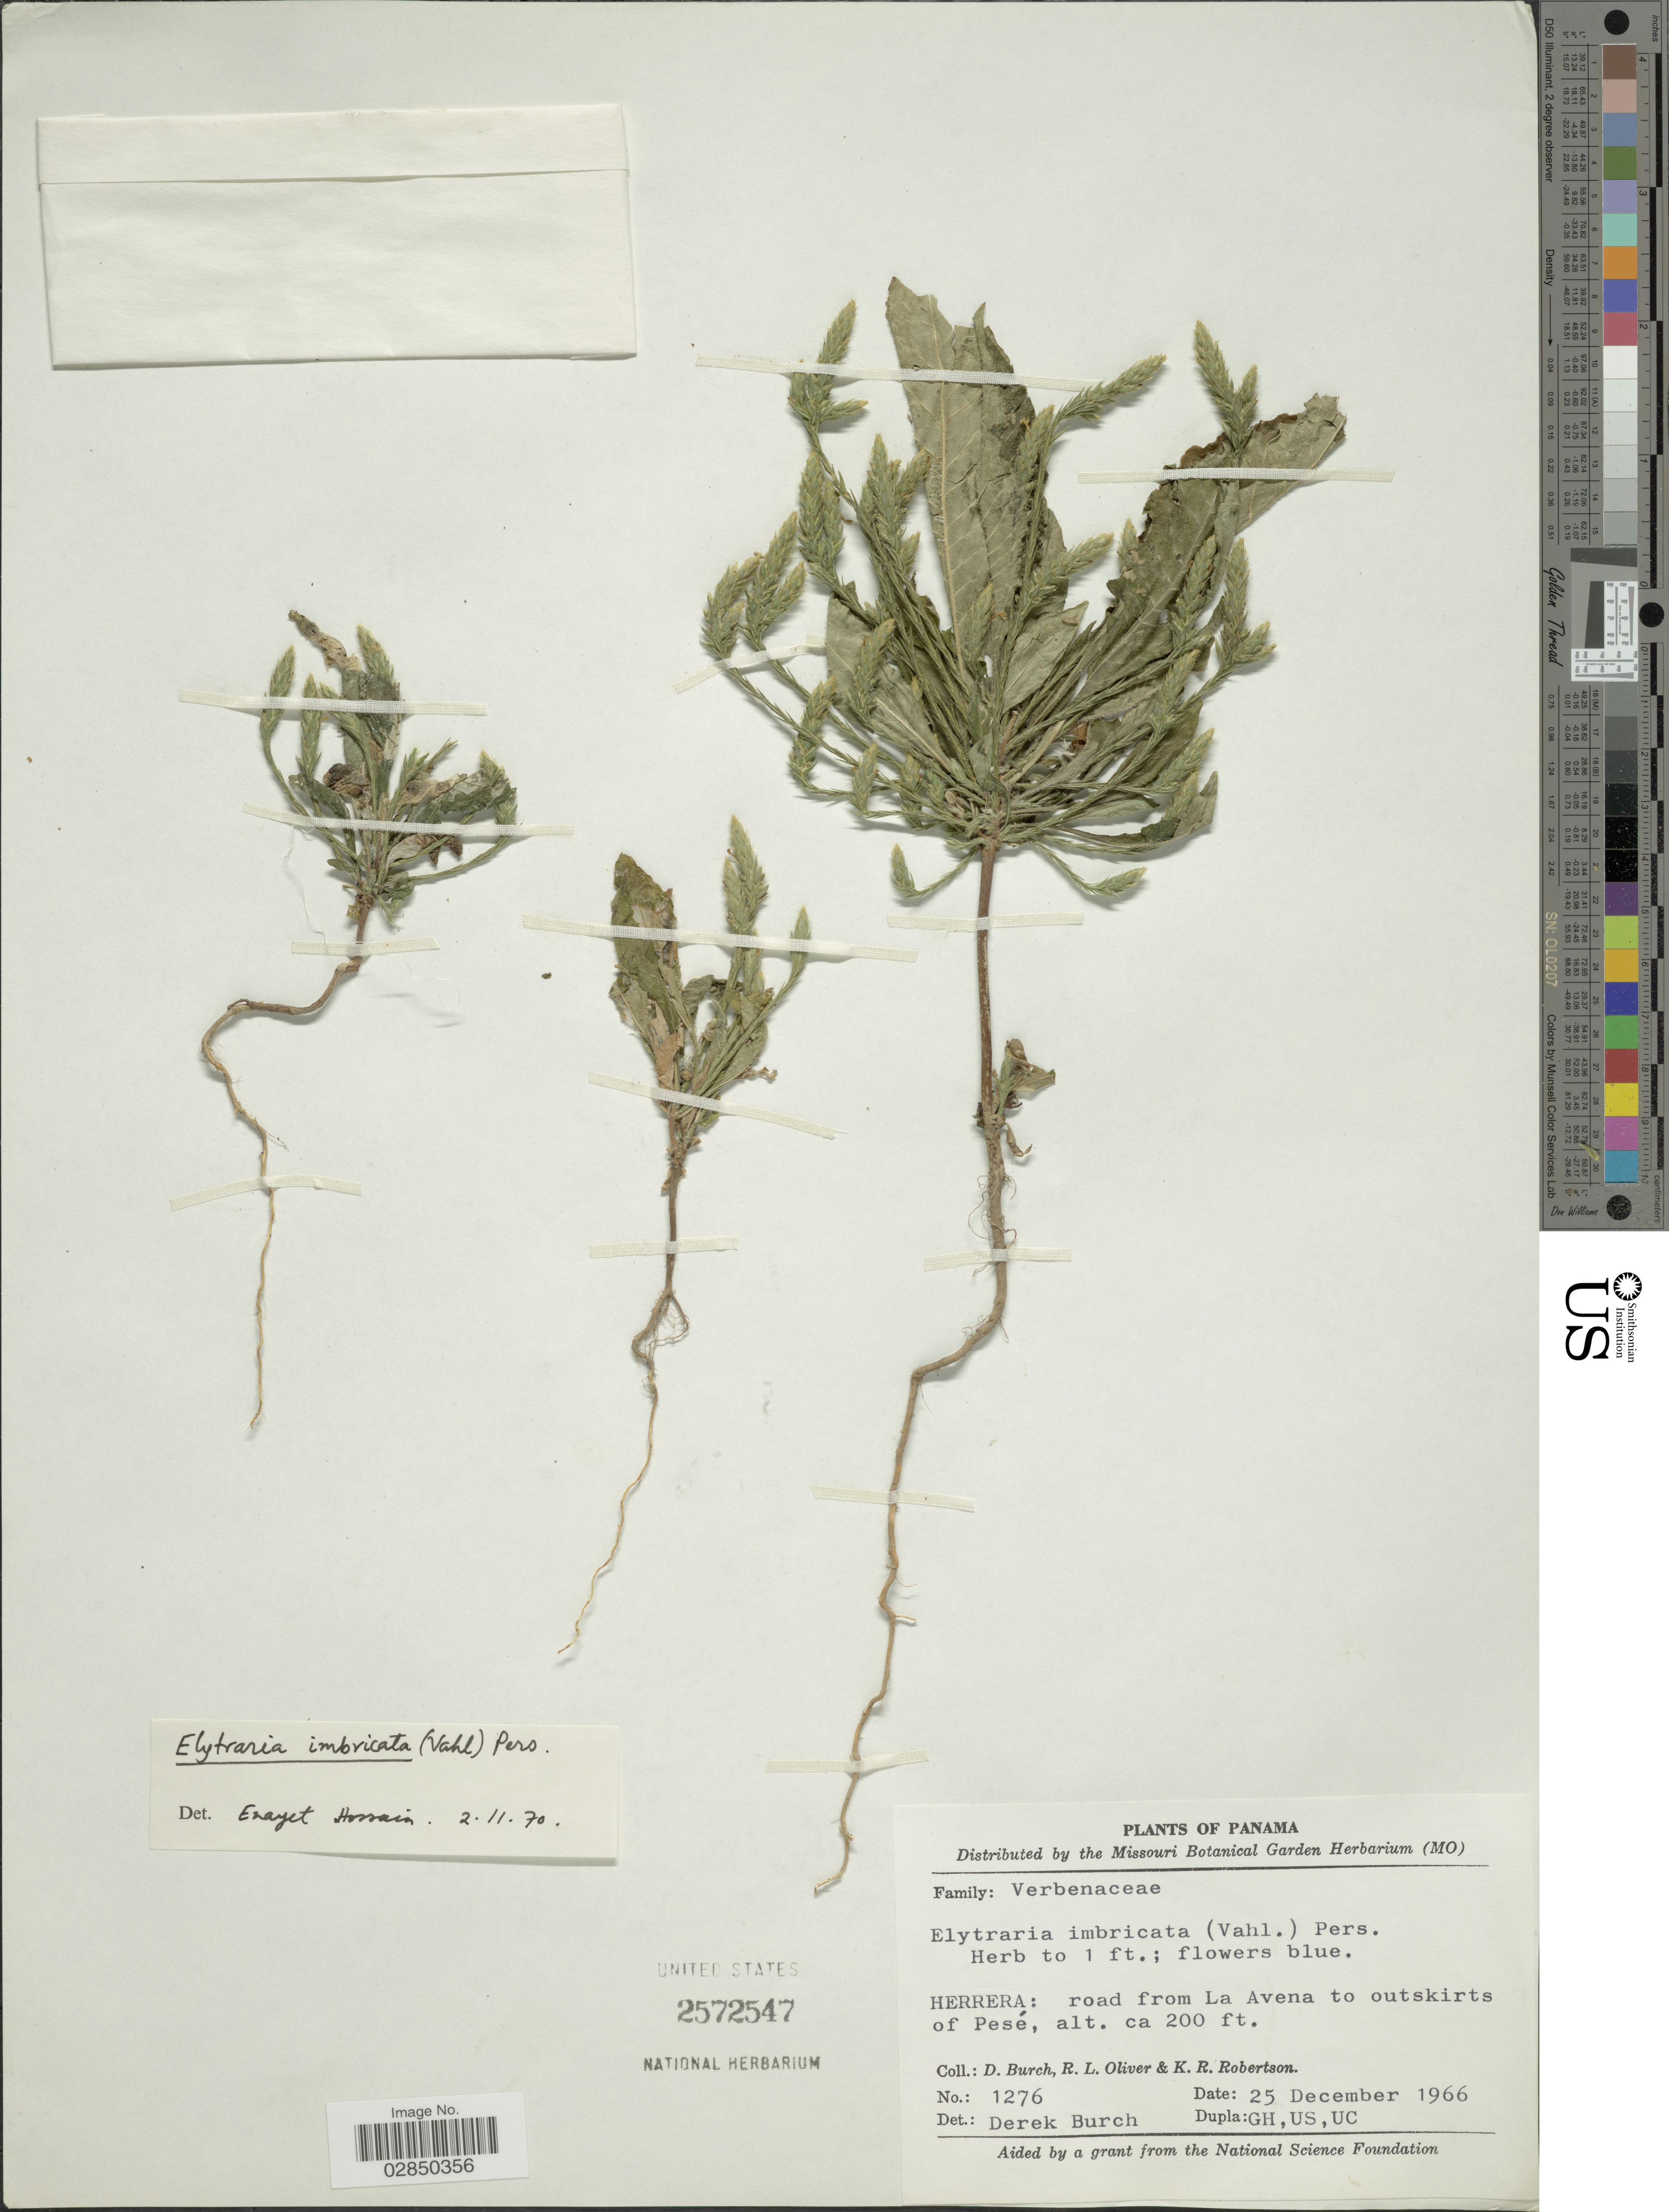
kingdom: Plantae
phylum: Tracheophyta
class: Magnoliopsida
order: Lamiales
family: Acanthaceae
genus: Elytraria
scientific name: Elytraria imbricata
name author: (Vahl) Pers.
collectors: D. Burch, R. Oliver & K. Robertson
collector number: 1276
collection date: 1966-12-25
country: Panama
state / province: Herrera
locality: Road from La Avena to outskirts of Pesé.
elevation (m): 61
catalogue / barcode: US 2572547